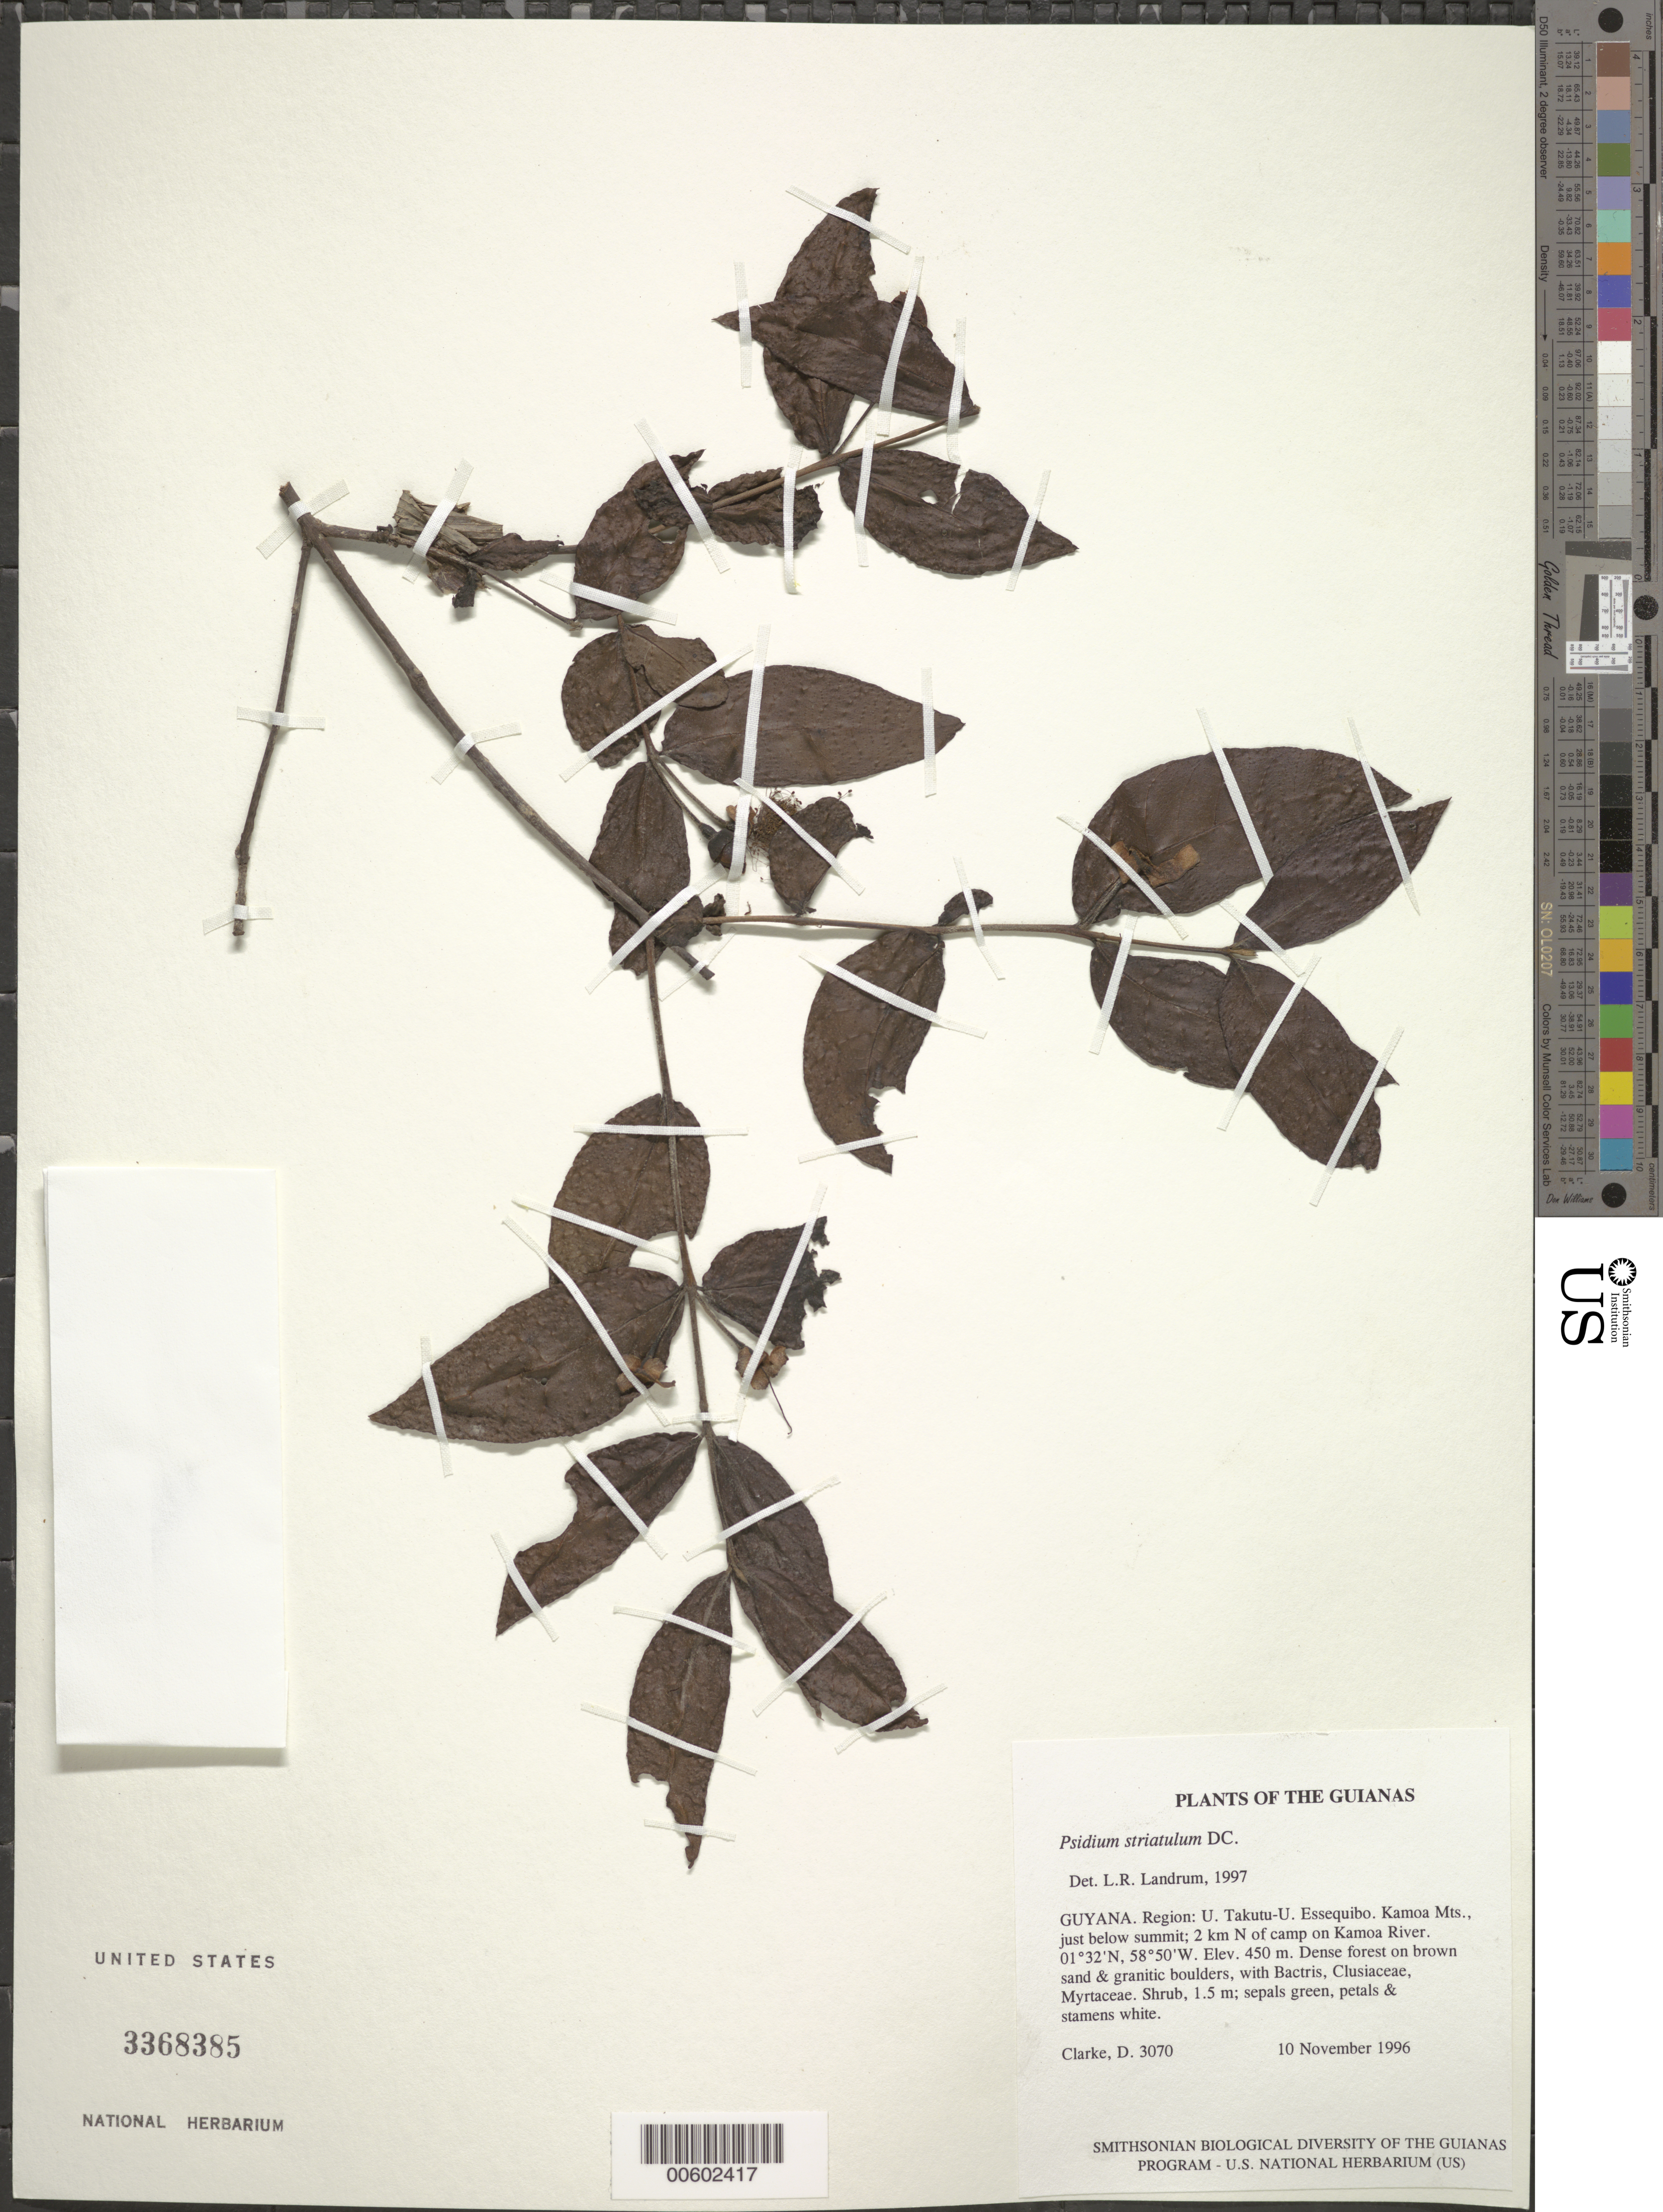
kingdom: Plantae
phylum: Tracheophyta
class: Magnoliopsida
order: Myrtales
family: Myrtaceae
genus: Psidium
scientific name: Psidium striatulum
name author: DC.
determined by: Landrum, L. R.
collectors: H. D. Clarke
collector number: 3070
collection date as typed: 10 November 1996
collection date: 1996-11-10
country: Guyana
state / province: U. Takutu-U. Essequibo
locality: Kamoa Mts., just below summit; 2 km N of camp on Kamoa River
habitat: Dense forest on brown sand & granitic boulders, with Bactris, Clusiaceae, Myrtaceae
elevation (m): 450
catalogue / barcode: US 3368385